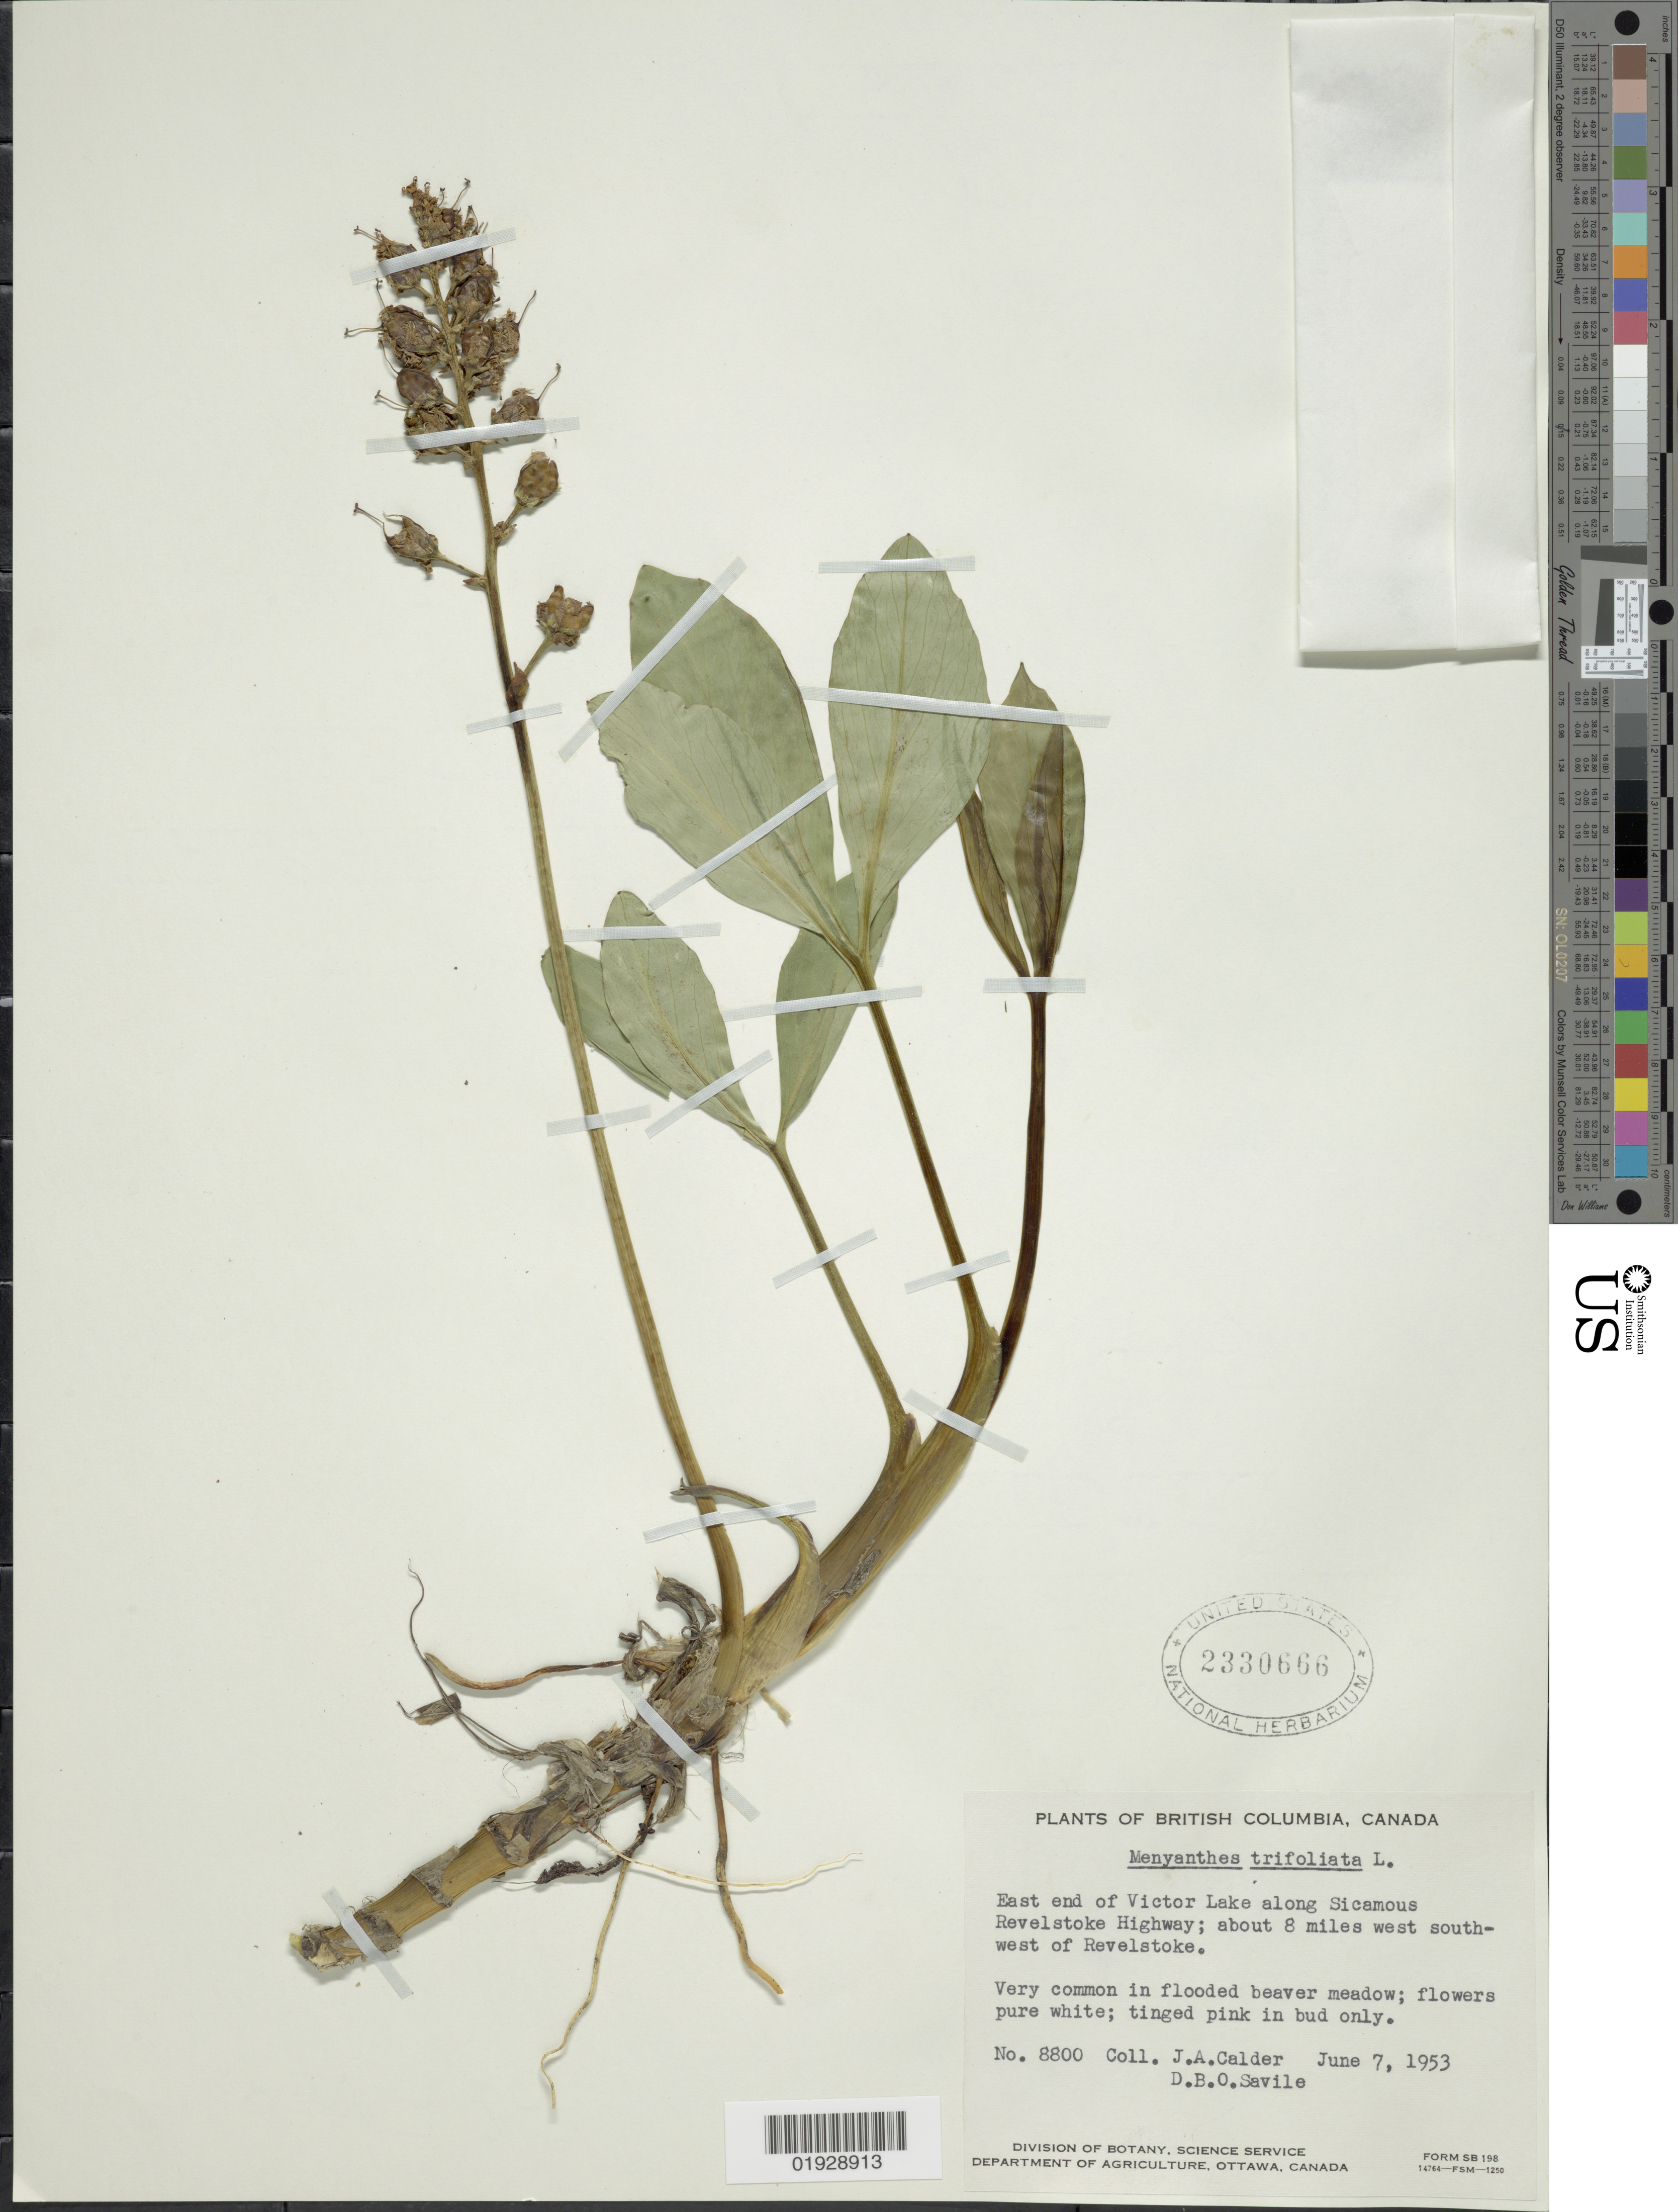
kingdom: Plantae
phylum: Tracheophyta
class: Magnoliopsida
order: Asterales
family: Menyanthaceae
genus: Menyanthes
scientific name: Menyanthes trifoliata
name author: L.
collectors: J. A. Calder & D. Savile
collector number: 8800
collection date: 1953-06-07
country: Canada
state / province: British Columbia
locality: East end of Victor Lake along Sicamous Revelstoke Highway; about 8 miles west southwest of Revelstoke.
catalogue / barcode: US 2330666